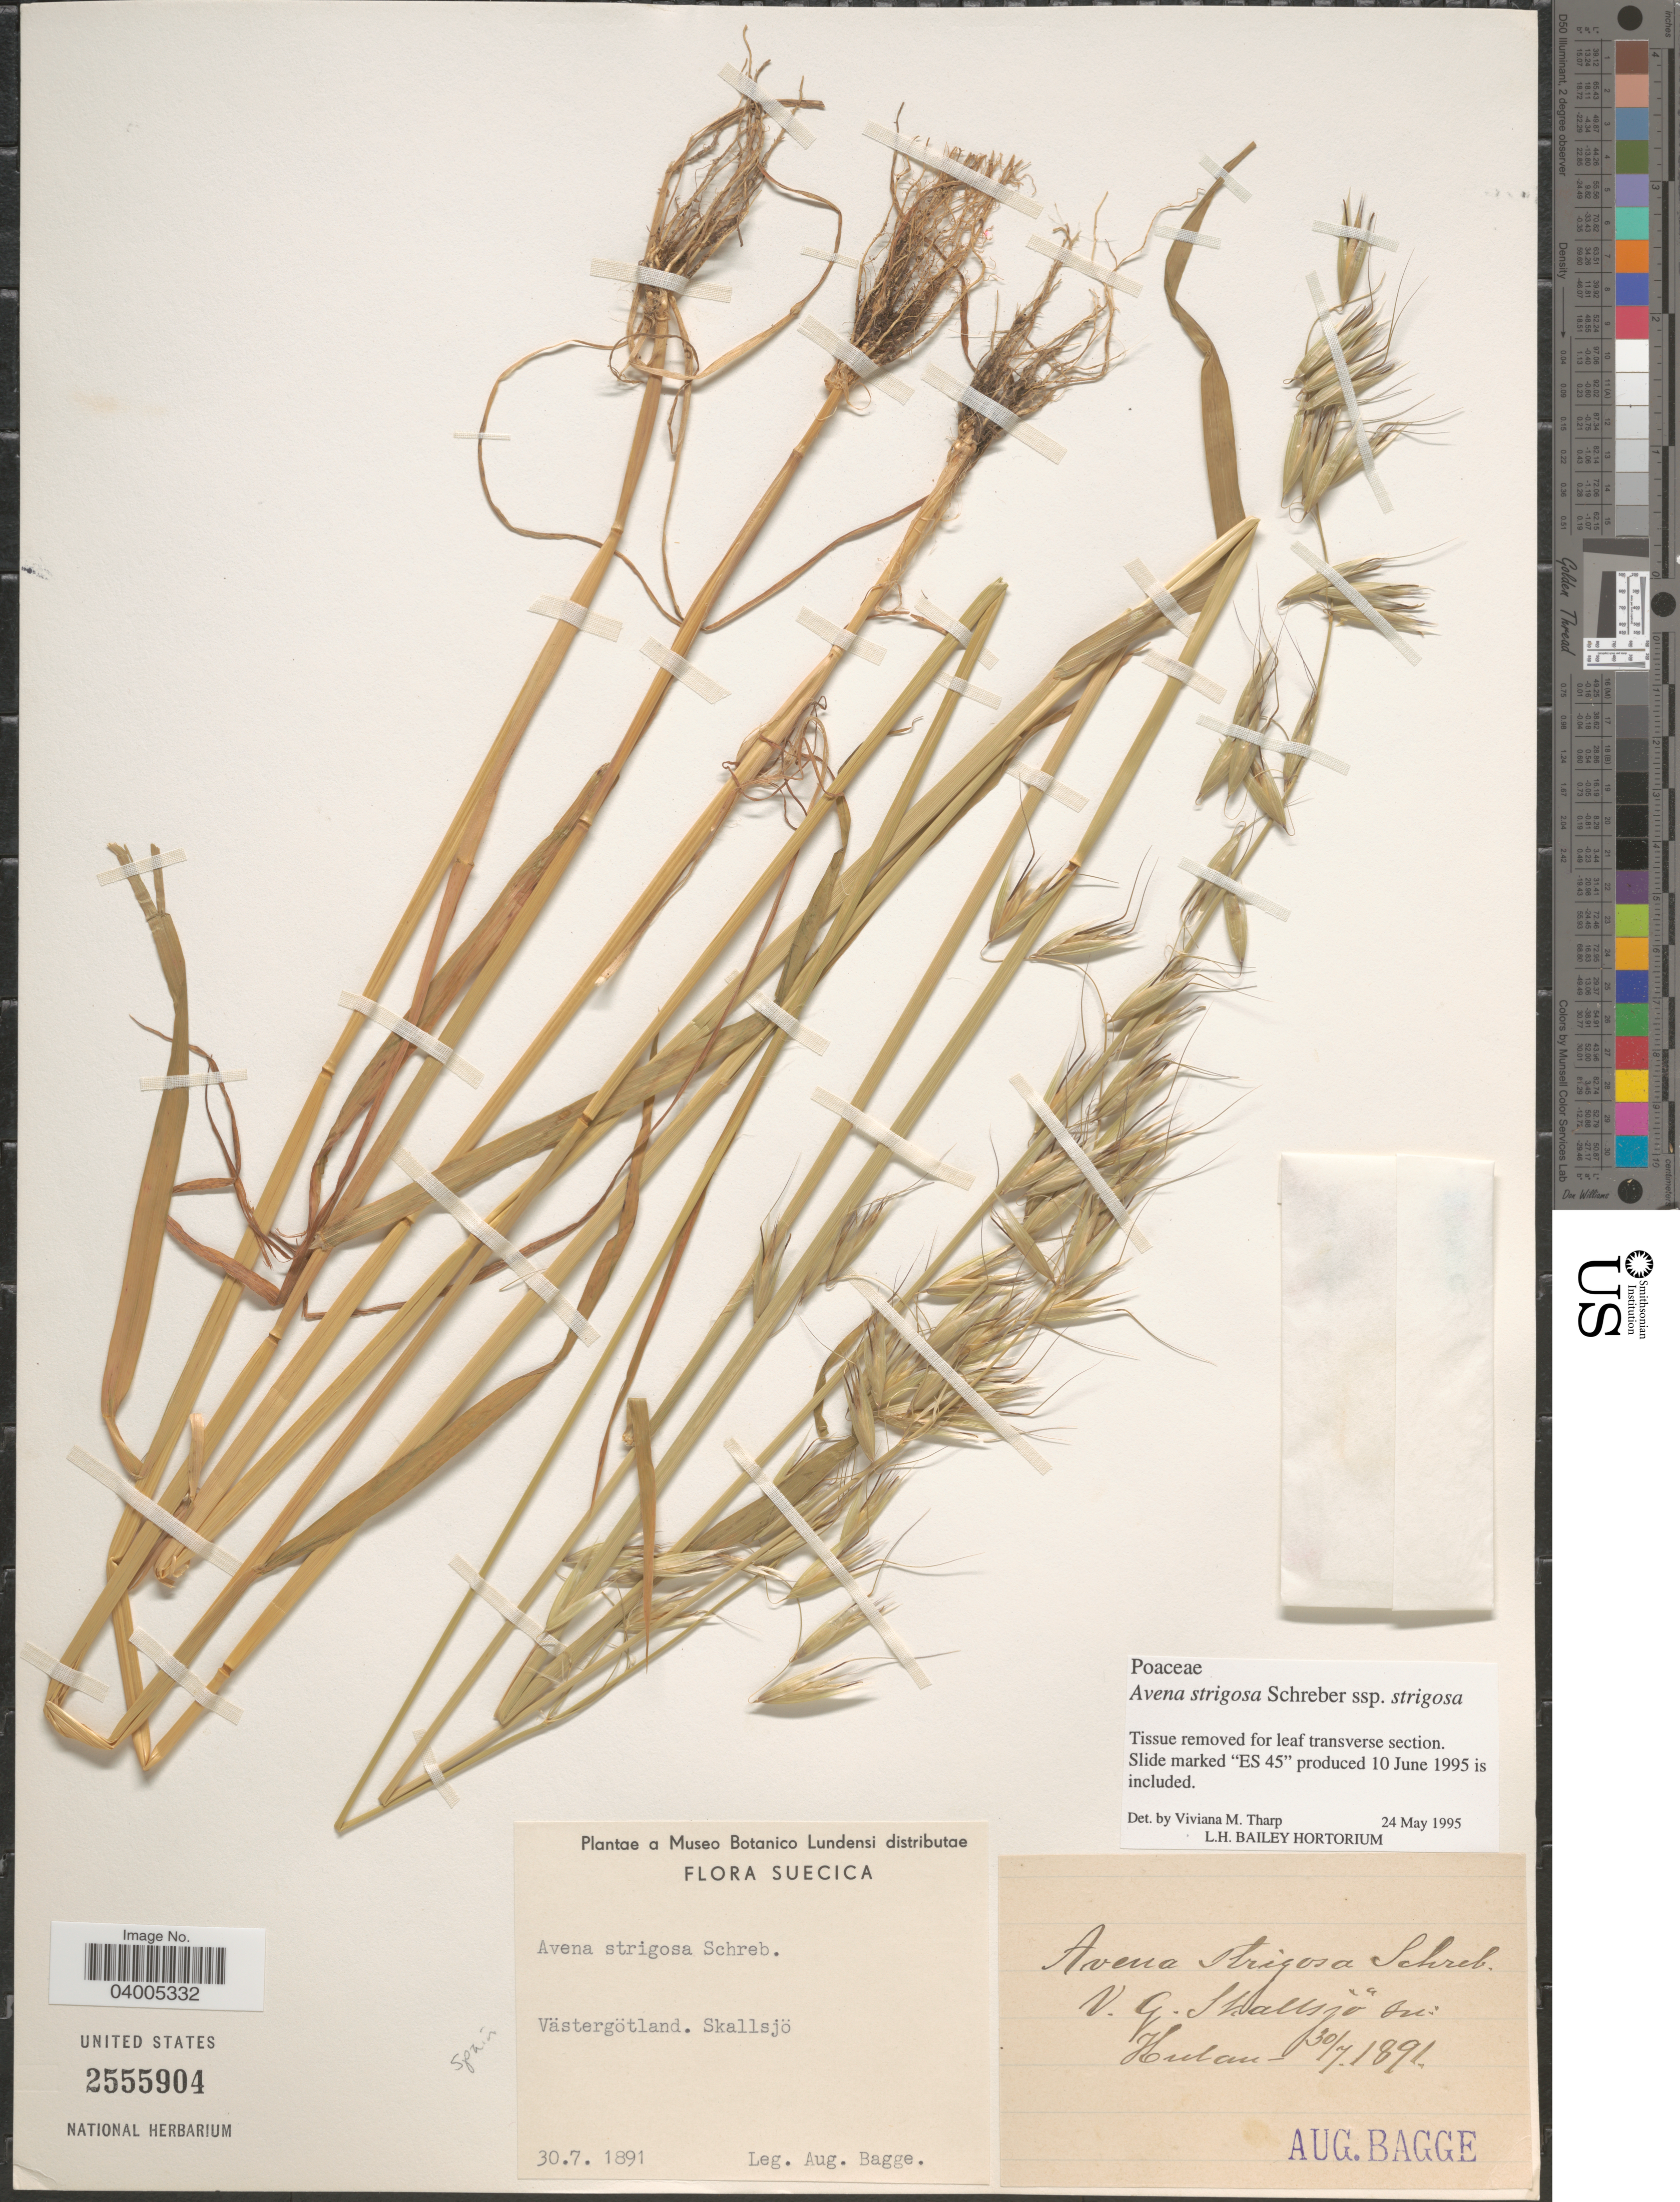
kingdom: Plantae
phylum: Tracheophyta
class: Liliopsida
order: Poales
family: Poaceae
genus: Avena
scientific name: Avena strigosa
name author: Schreb.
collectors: A. Bagge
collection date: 1891-07-30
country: Sweden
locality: Suecica. Västergötland. Skallsjö. Hulan.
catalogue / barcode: US 2555904